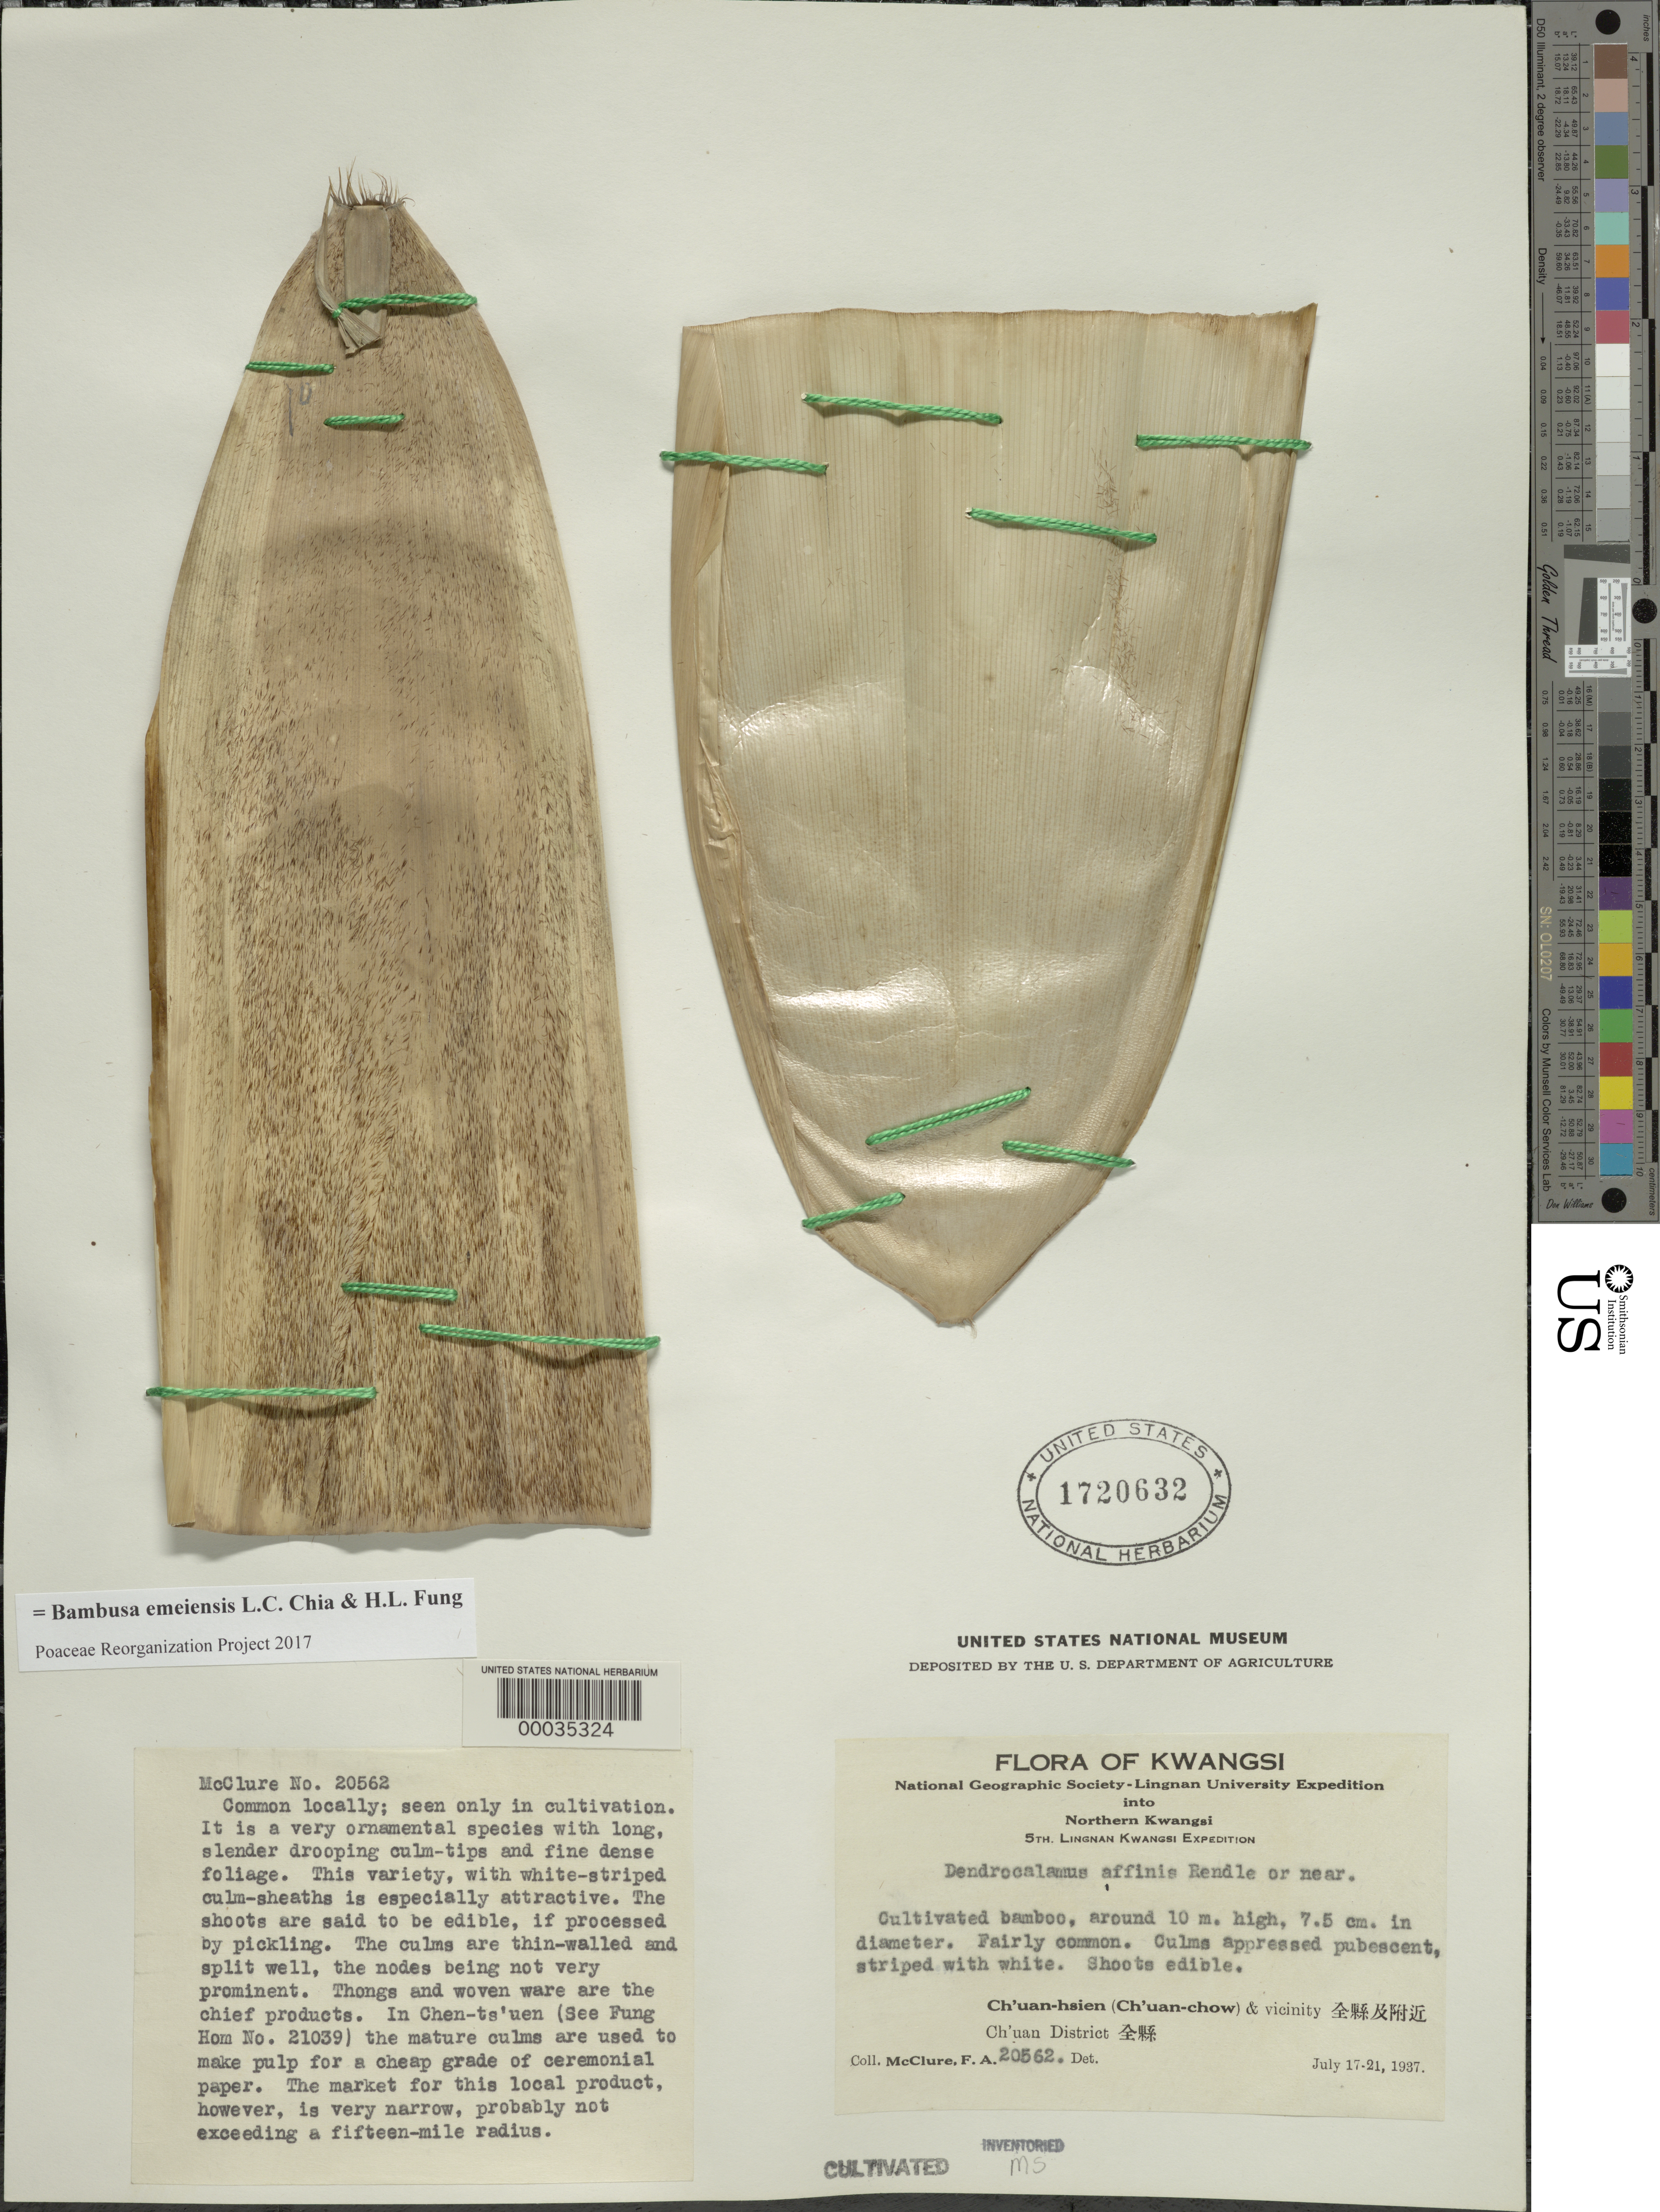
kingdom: Plantae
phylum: Tracheophyta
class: Liliopsida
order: Poales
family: Poaceae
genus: Bambusa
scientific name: Bambusa emeiensis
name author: Chia & H.L. Fung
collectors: F. A. McClure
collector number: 20562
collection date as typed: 17 Jul 1937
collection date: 1937-07-17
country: China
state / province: Jiangxi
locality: Chuan-hsien, ch'uan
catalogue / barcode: US 1720632